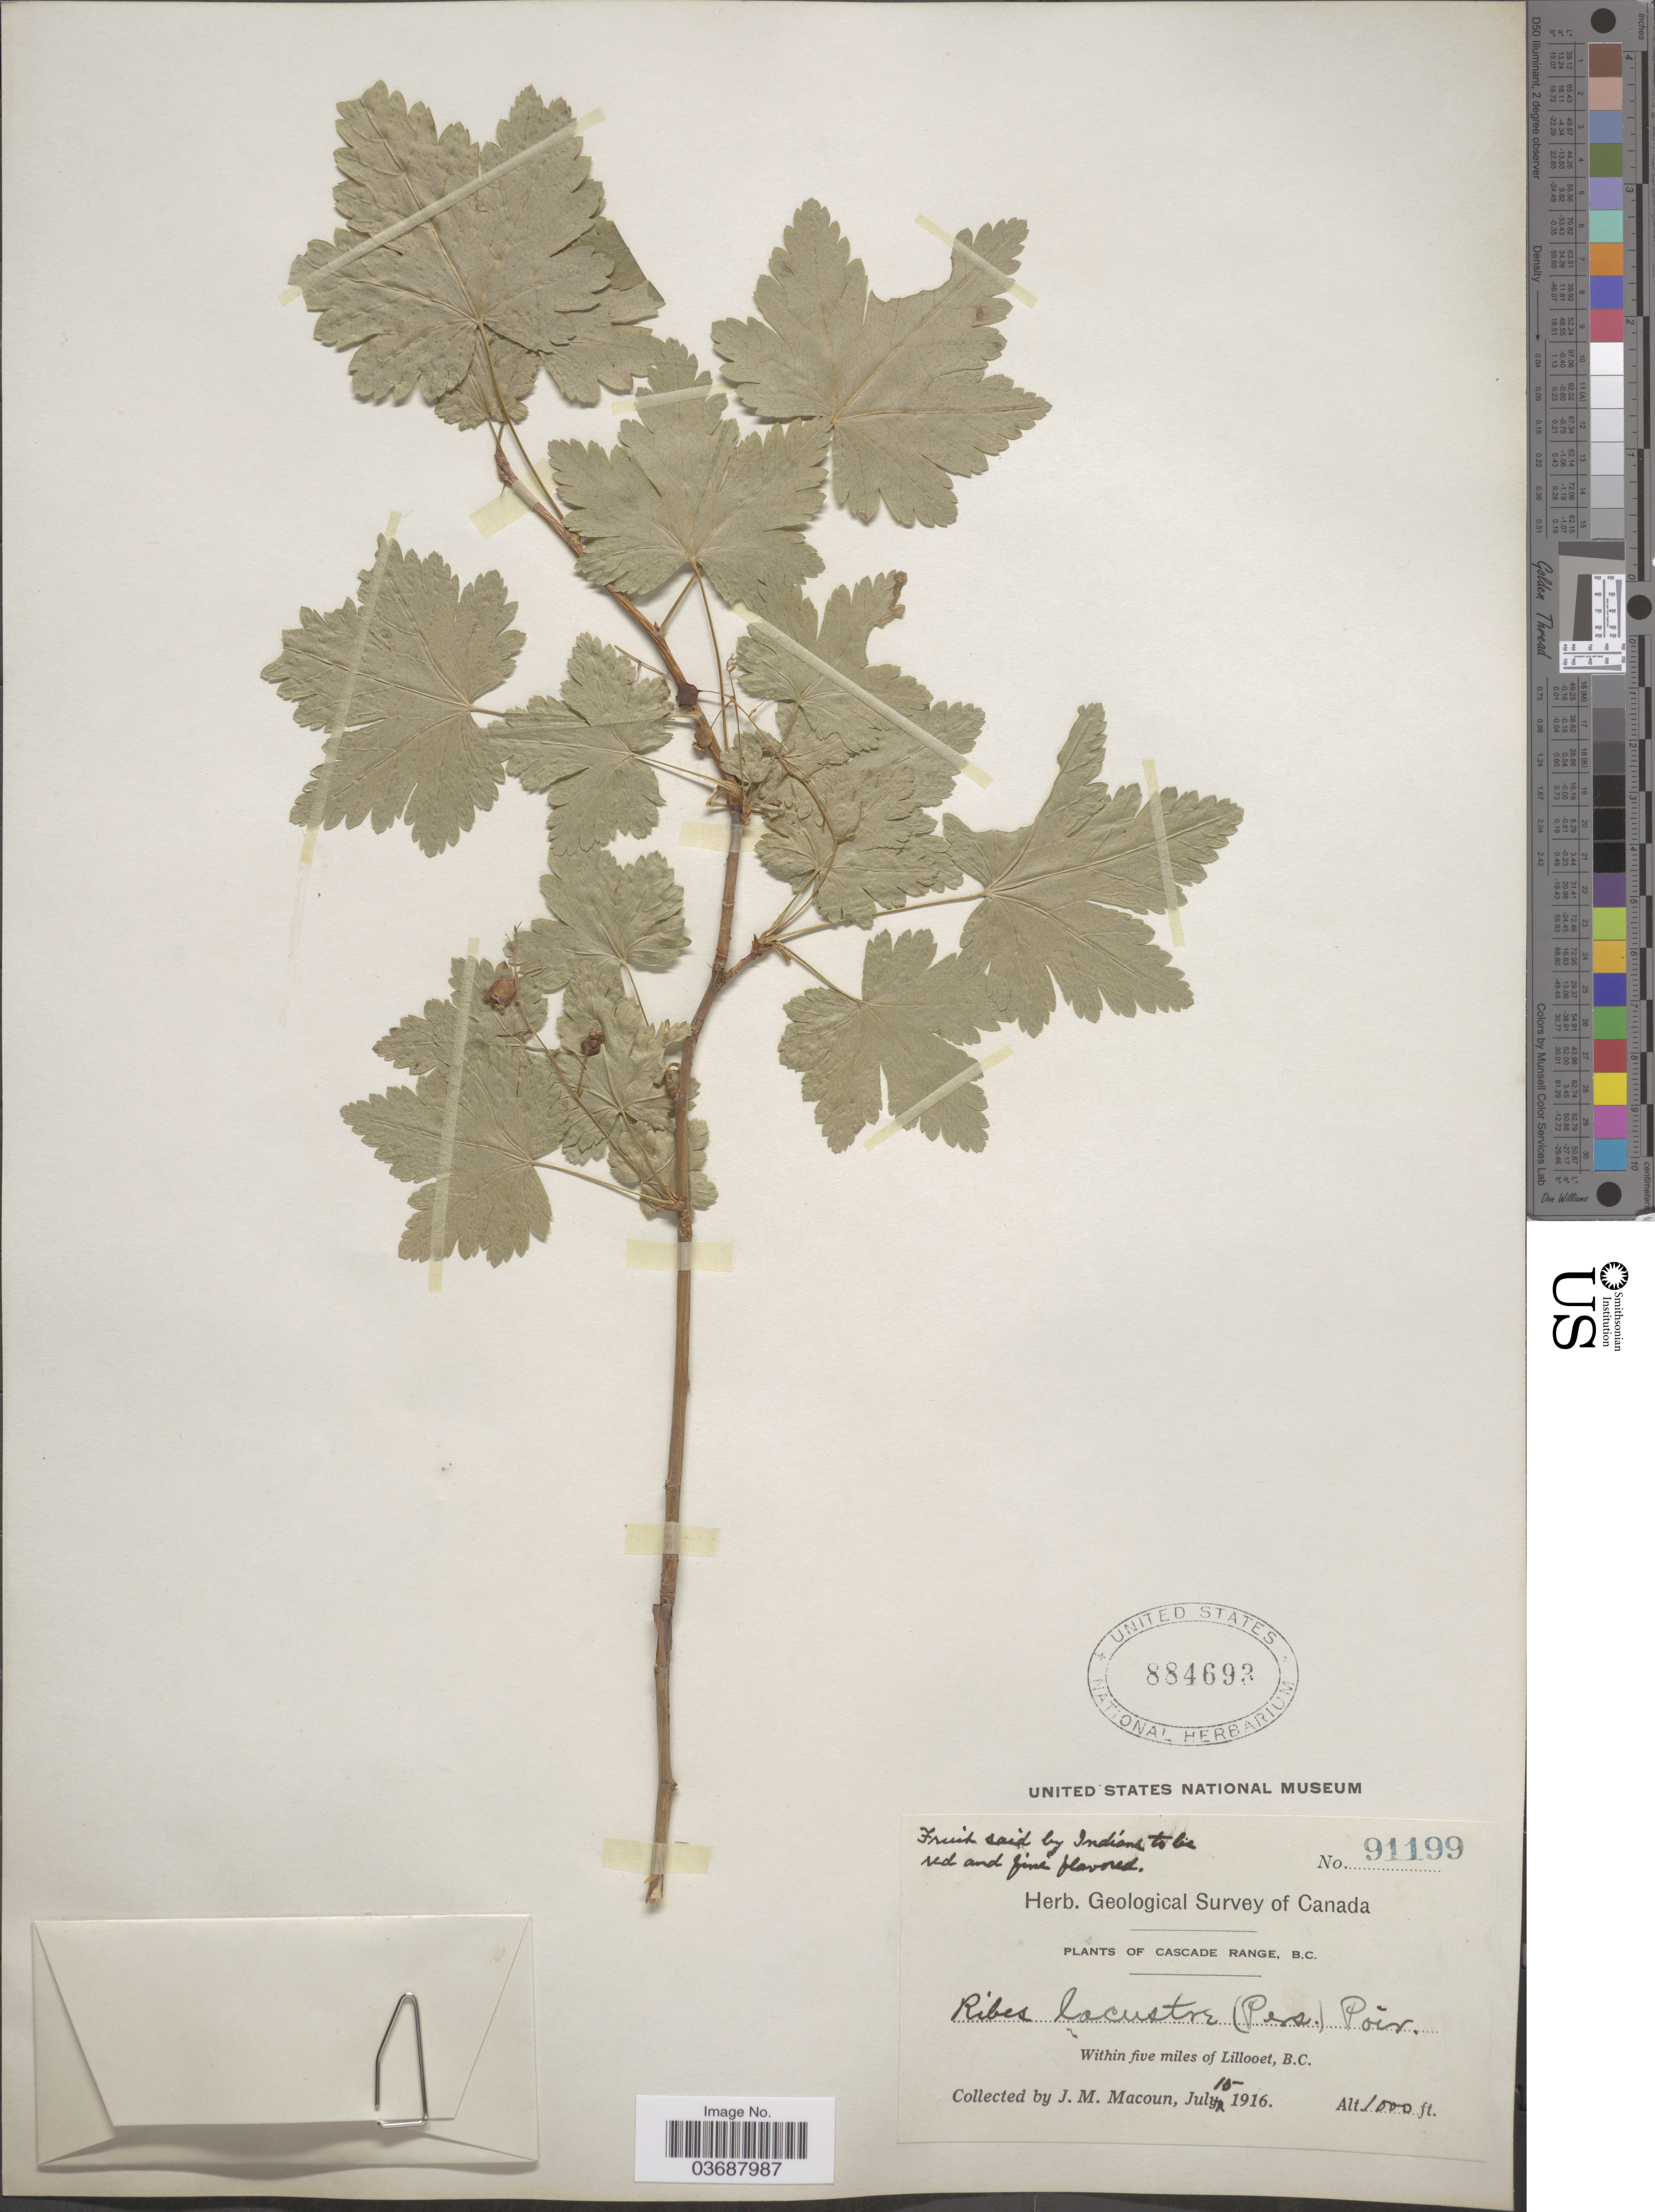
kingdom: Plantae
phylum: Tracheophyta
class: Magnoliopsida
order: Saxifragales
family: Grossulariaceae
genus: Ribes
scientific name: Ribes lacustre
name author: (Pers.) Poir.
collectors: J. M. Macoun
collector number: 91199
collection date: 1916-06-15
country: Canada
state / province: British Columbia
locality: Cascade Range. Within five miles of Lillooet.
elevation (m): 305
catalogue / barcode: US 884693